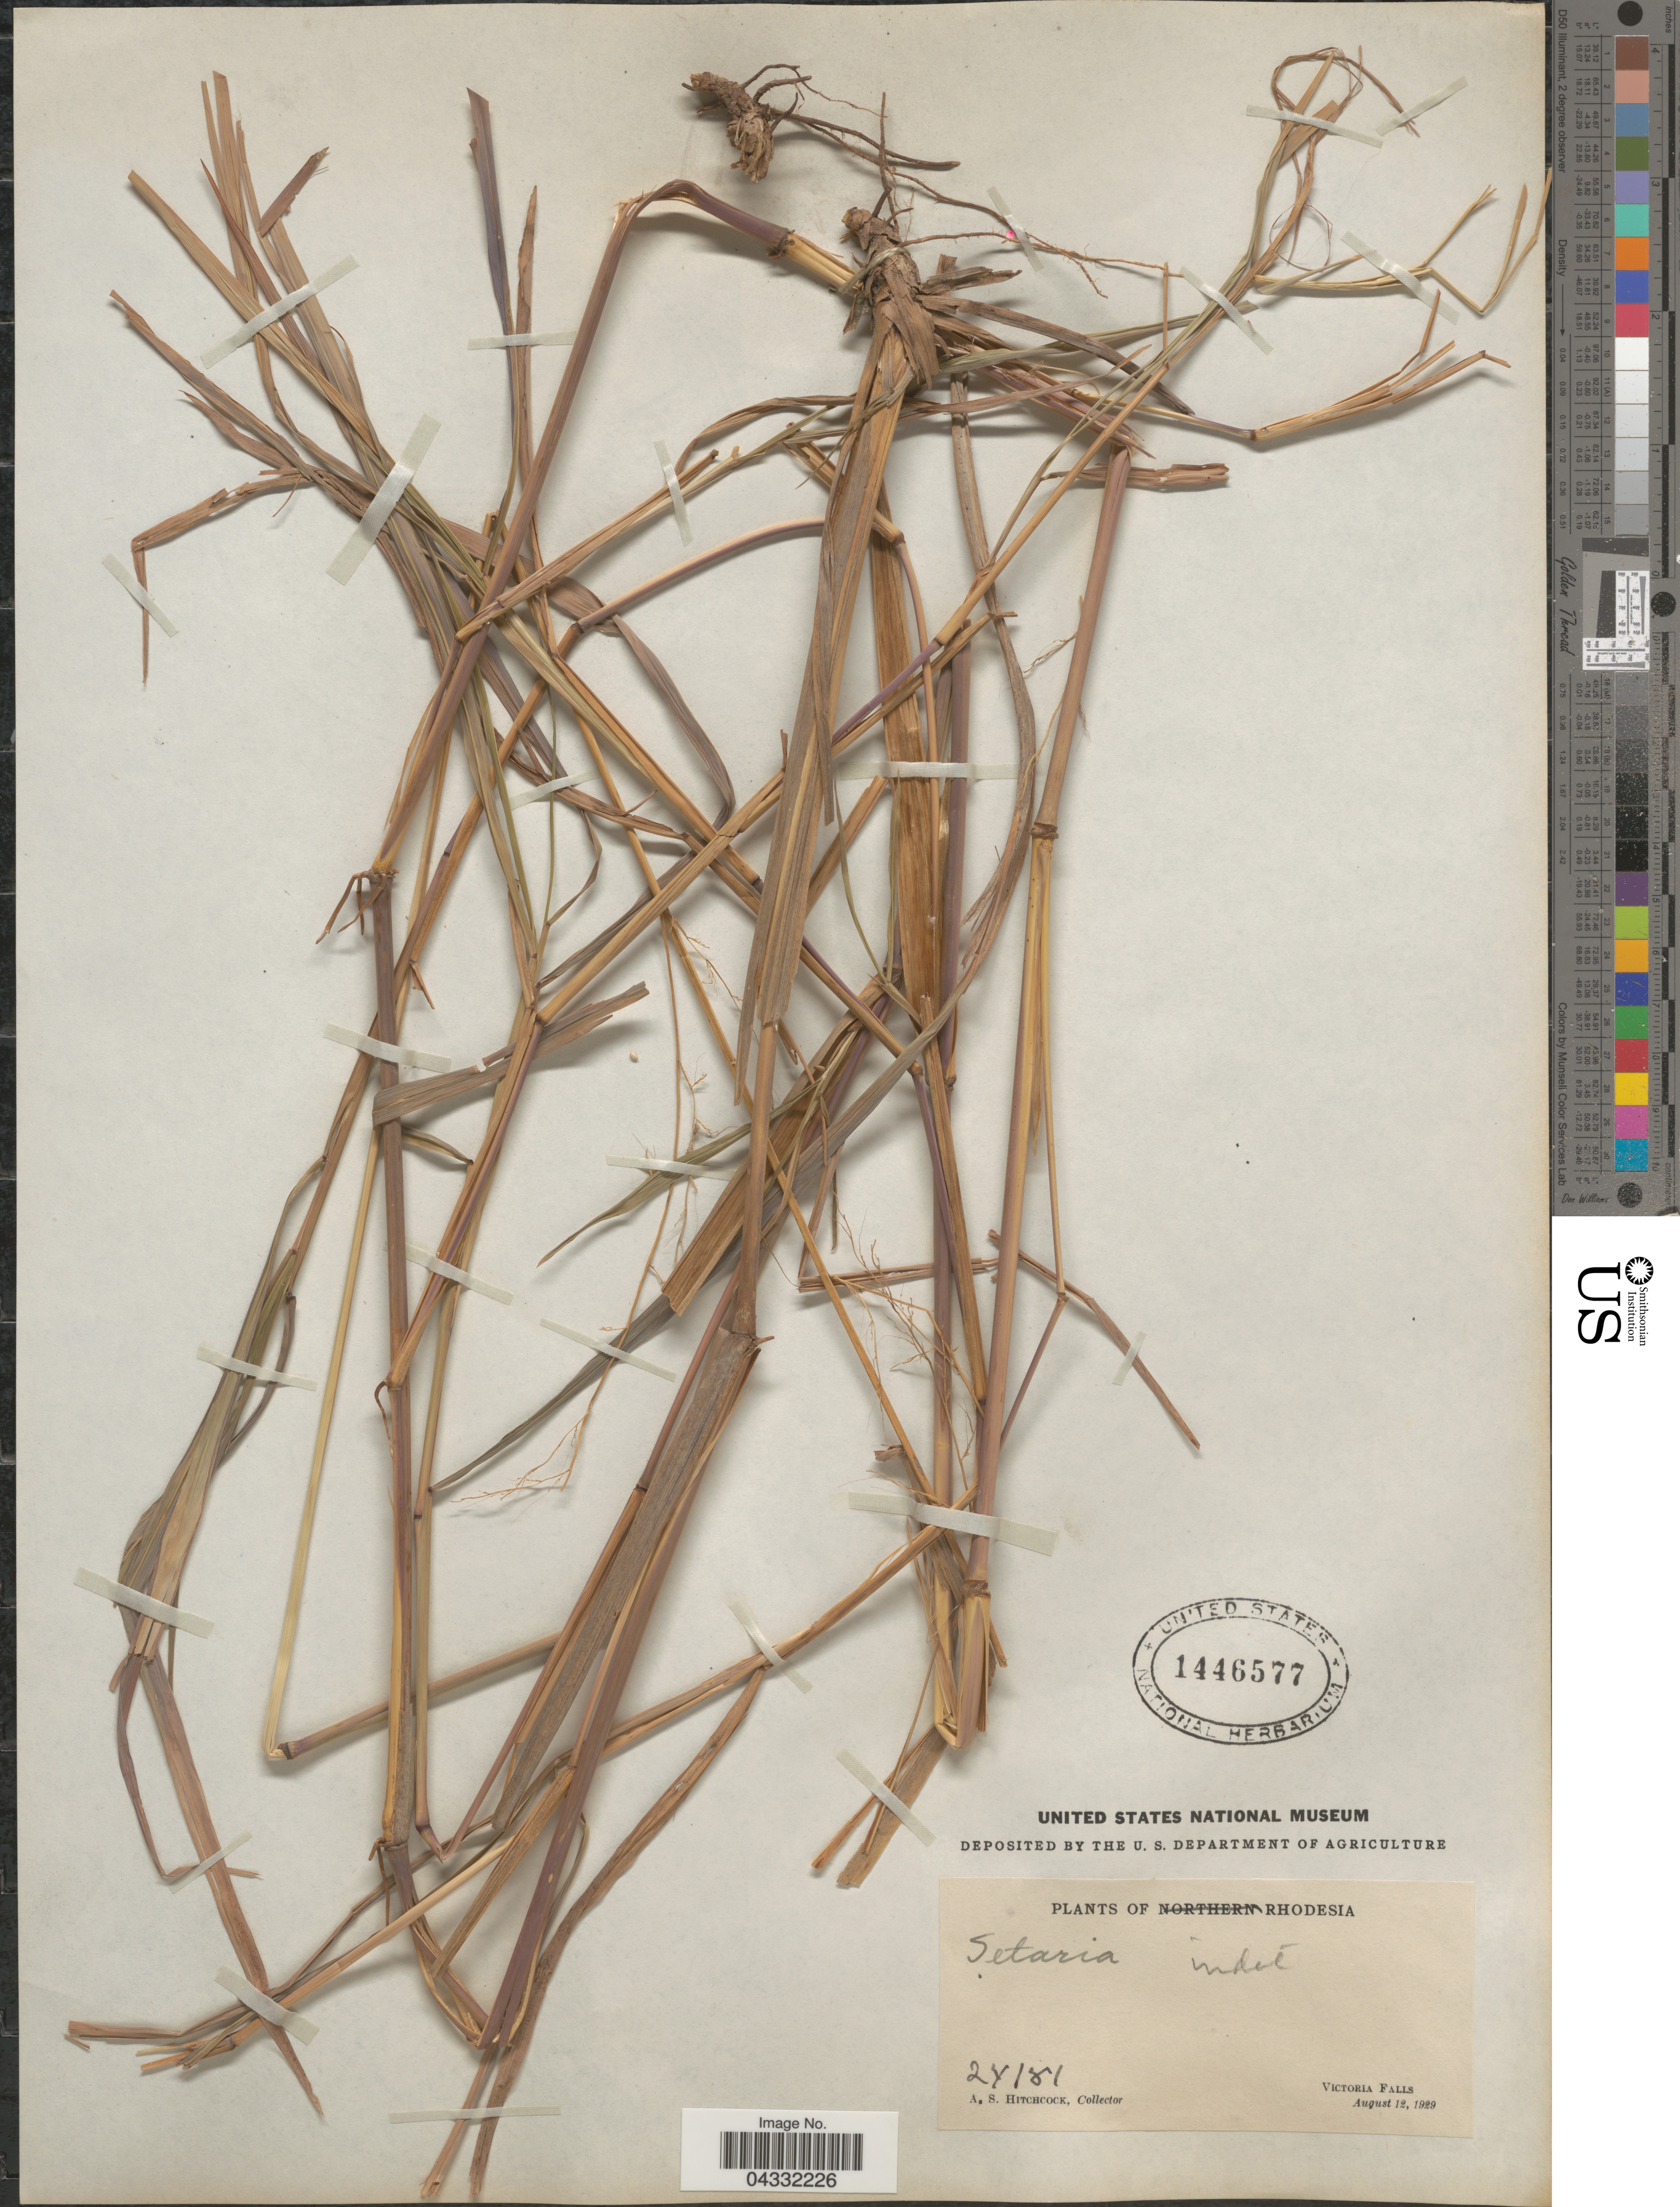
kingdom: Plantae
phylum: Tracheophyta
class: Liliopsida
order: Poales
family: Poaceae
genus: Setaria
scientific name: Setaria sp.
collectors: A. S. Hitchcock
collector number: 24181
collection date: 1929-08-12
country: Zambia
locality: Rhodesia. Victoria Falls.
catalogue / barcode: US 1446577